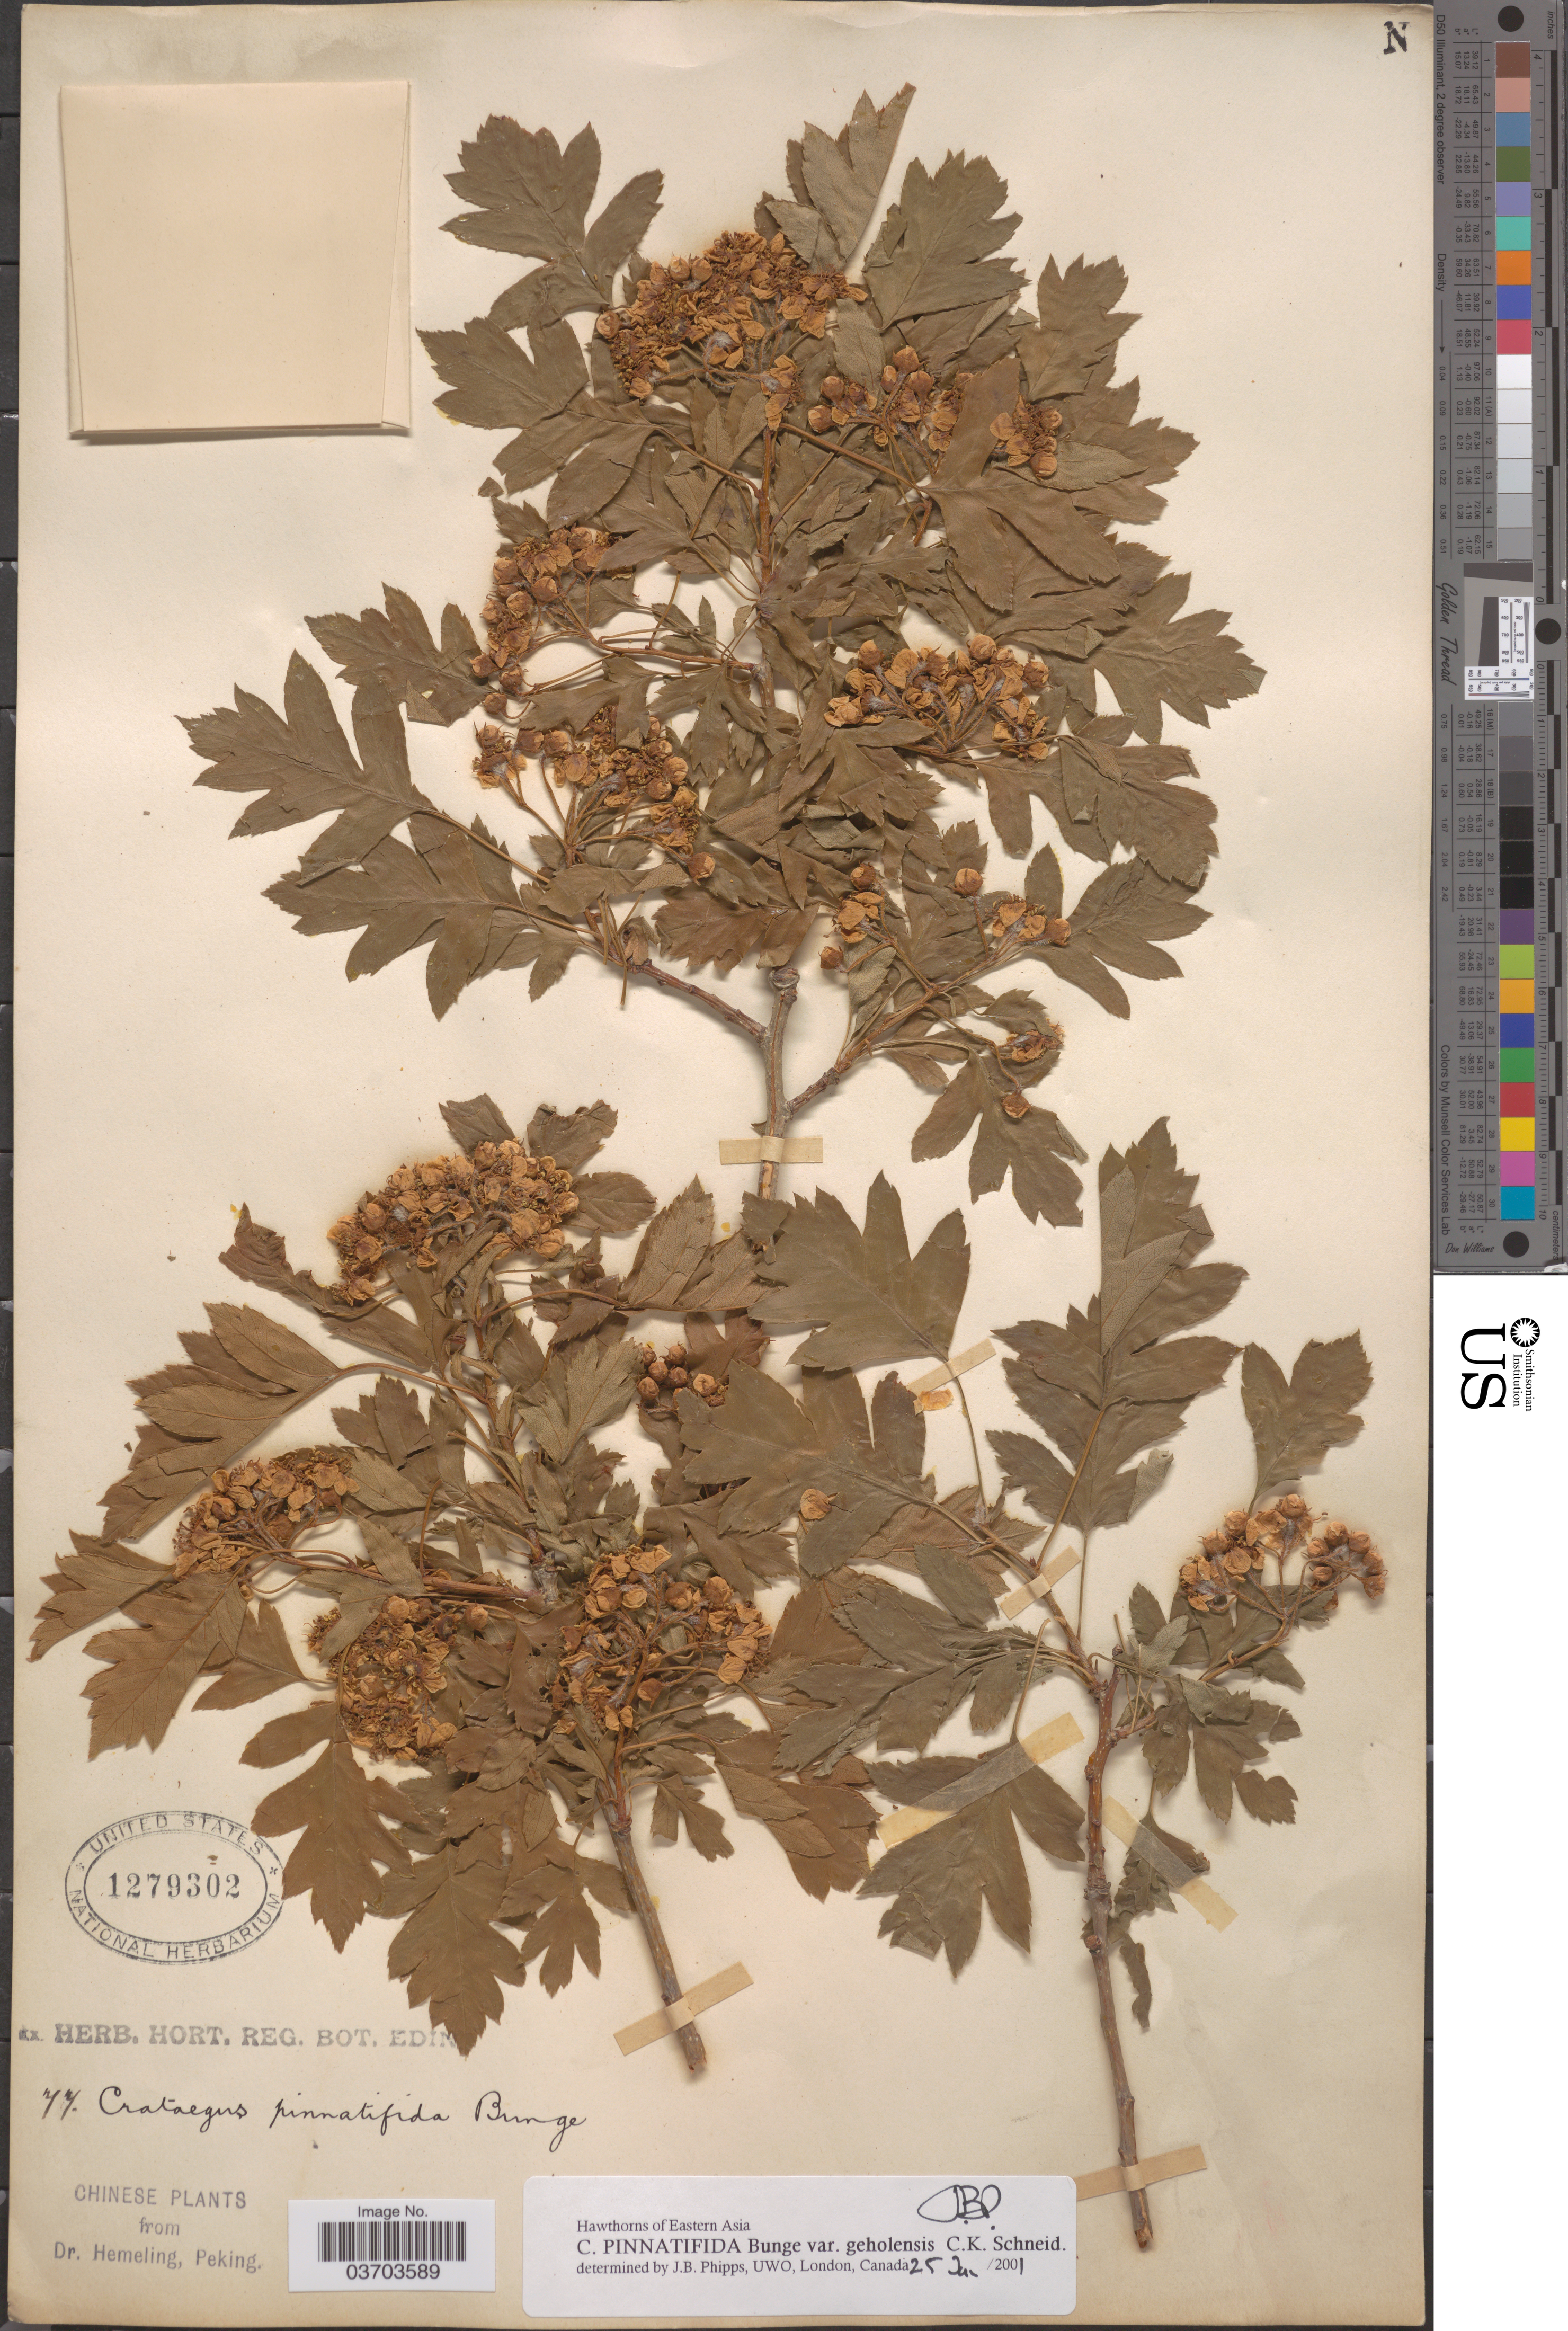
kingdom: Plantae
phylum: Tracheophyta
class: Magnoliopsida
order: Rosales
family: Rosaceae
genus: Crataegus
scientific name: Crataegus pinnatifida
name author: Bunge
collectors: -. Hemeling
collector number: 77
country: China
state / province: Beijing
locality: Peking.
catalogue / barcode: US 1279302